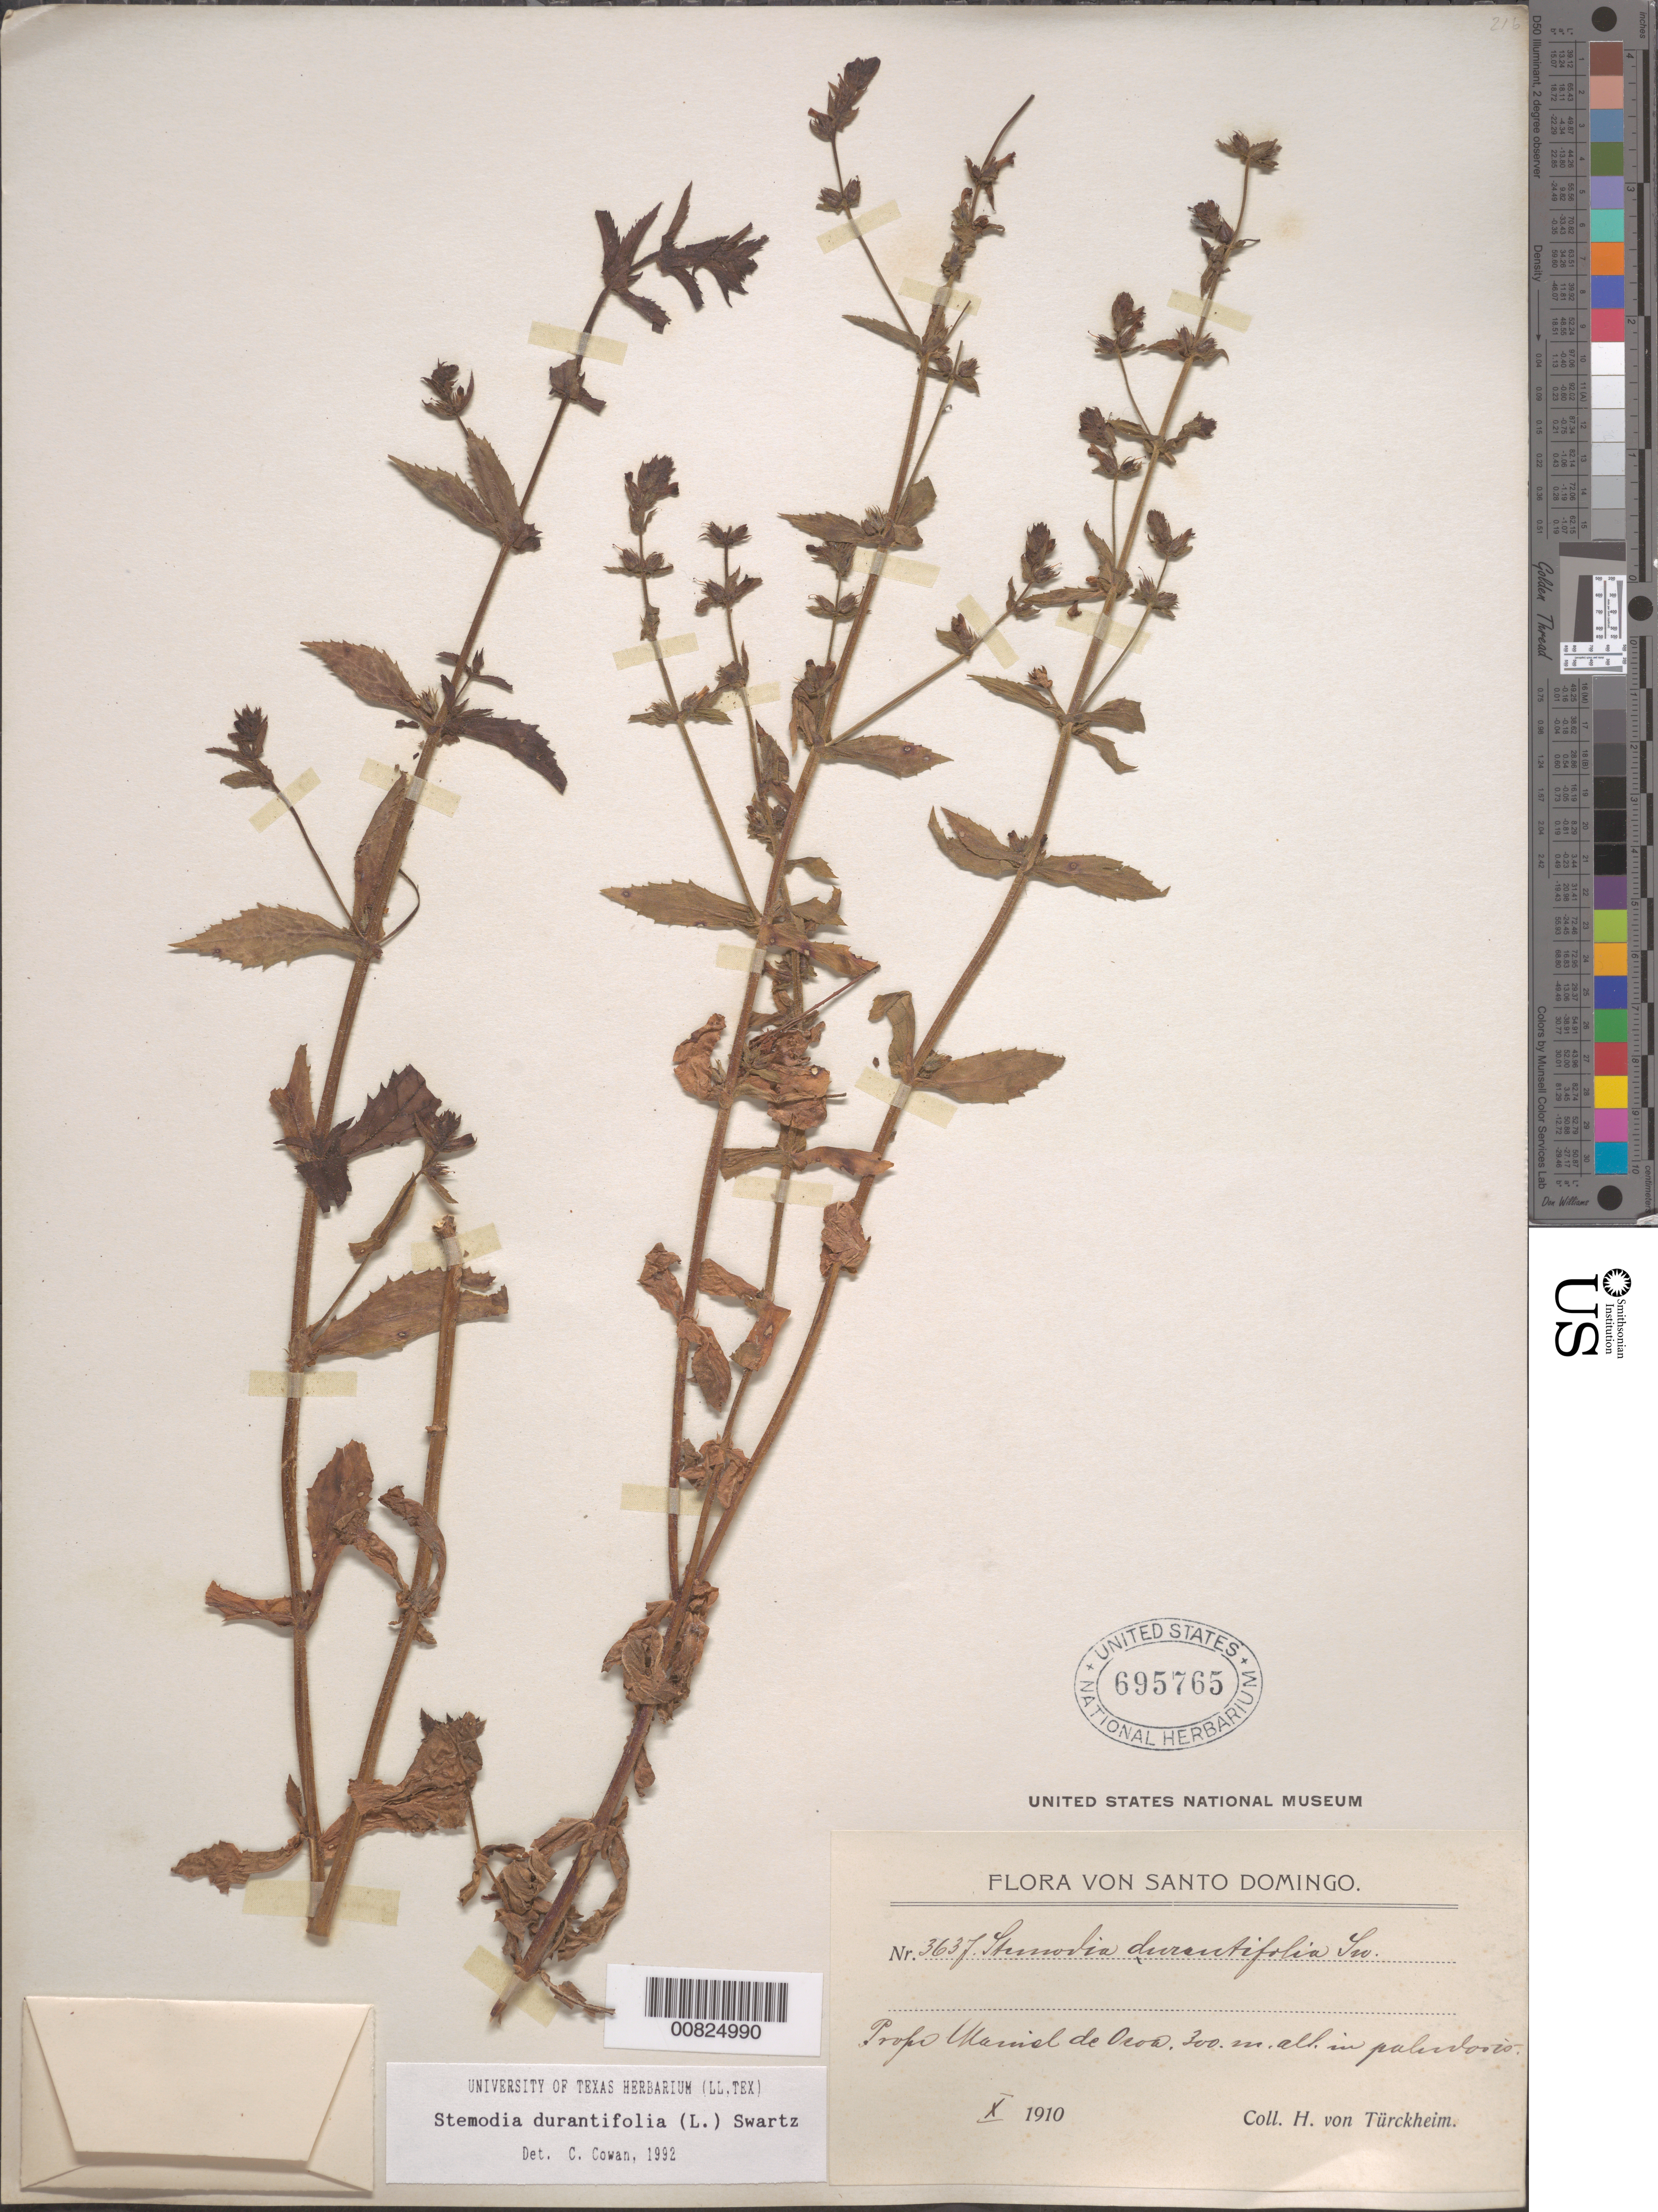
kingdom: Plantae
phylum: Tracheophyta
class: Magnoliopsida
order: Lamiales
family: Plantaginaceae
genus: Stemodia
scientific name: Stemodia durantifolia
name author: (L.) Sw.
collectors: H. von Türckheim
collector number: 3637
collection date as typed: Oct 1910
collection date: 1910-10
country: Dominican Republic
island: Hispaniola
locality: "Marual de Ocoa"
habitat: "paludosis"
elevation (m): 300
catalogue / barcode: US 695765